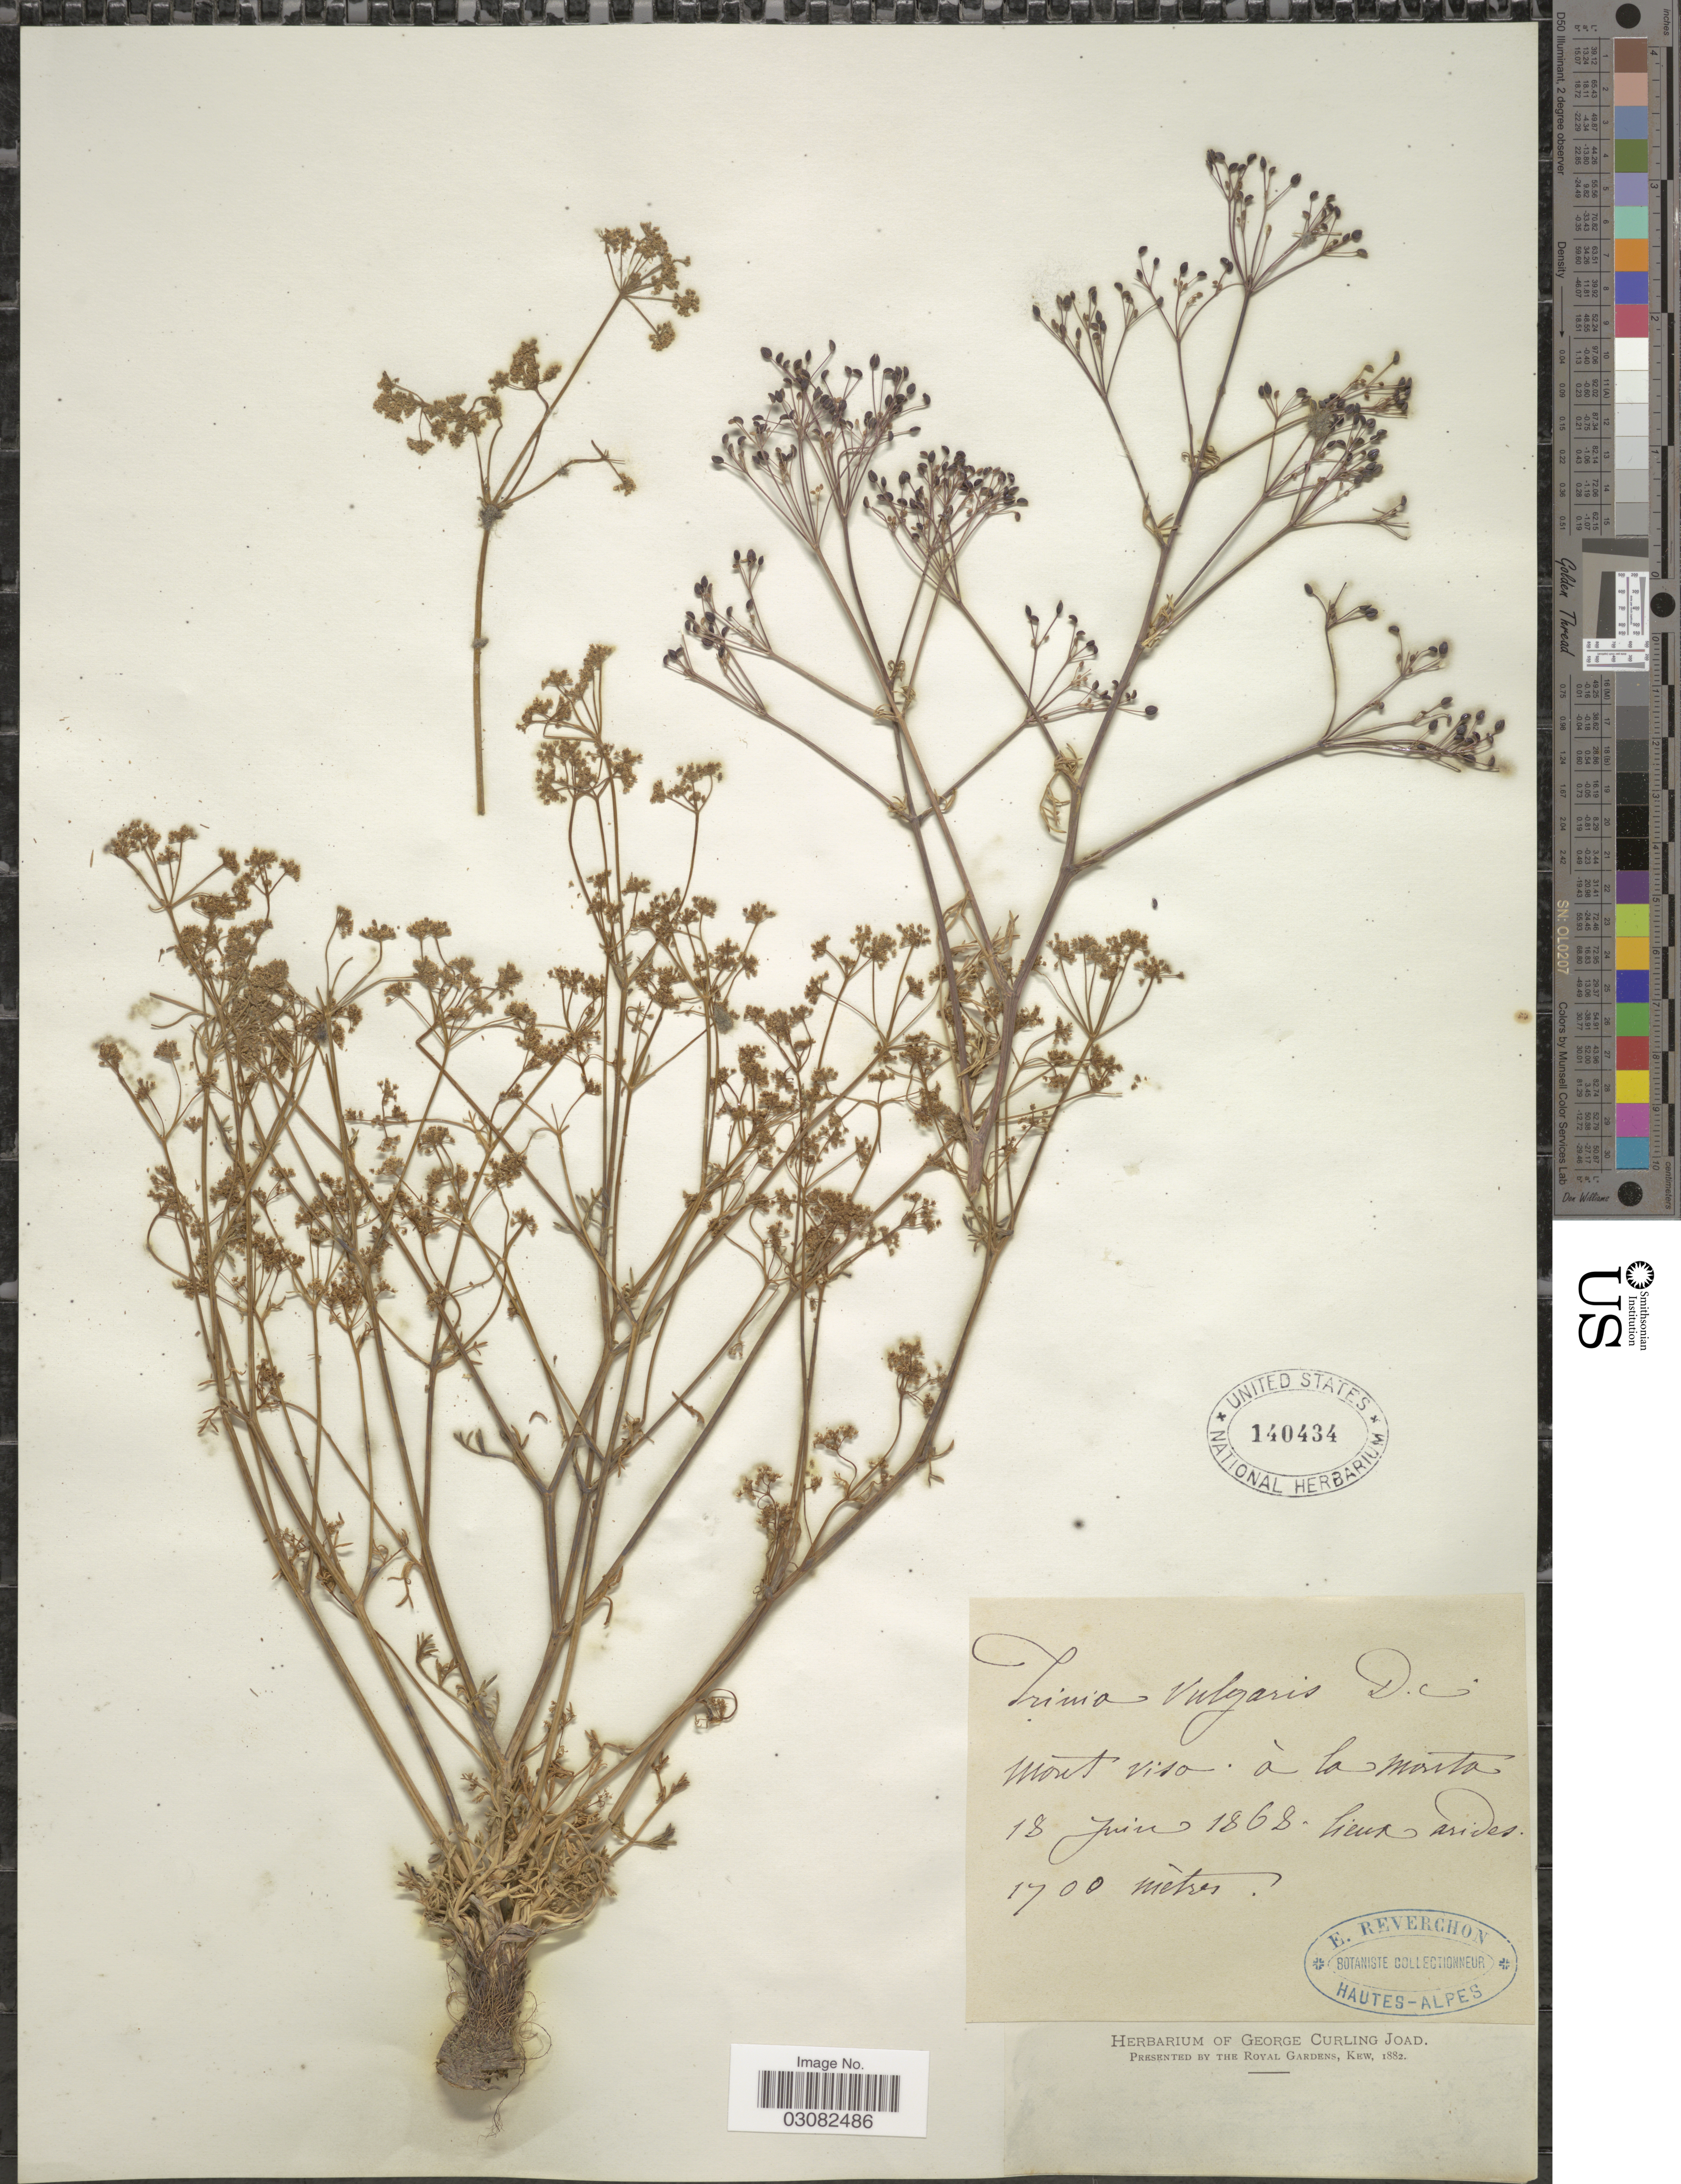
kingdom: Plantae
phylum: Tracheophyta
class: Magnoliopsida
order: Apiales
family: Apiaceae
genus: Trinia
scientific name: Trinia vulgaris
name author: DC.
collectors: ex herb. George Curling Joad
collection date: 1868-06-18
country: France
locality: Mont viso à la marta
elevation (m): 1700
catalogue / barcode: US 140434